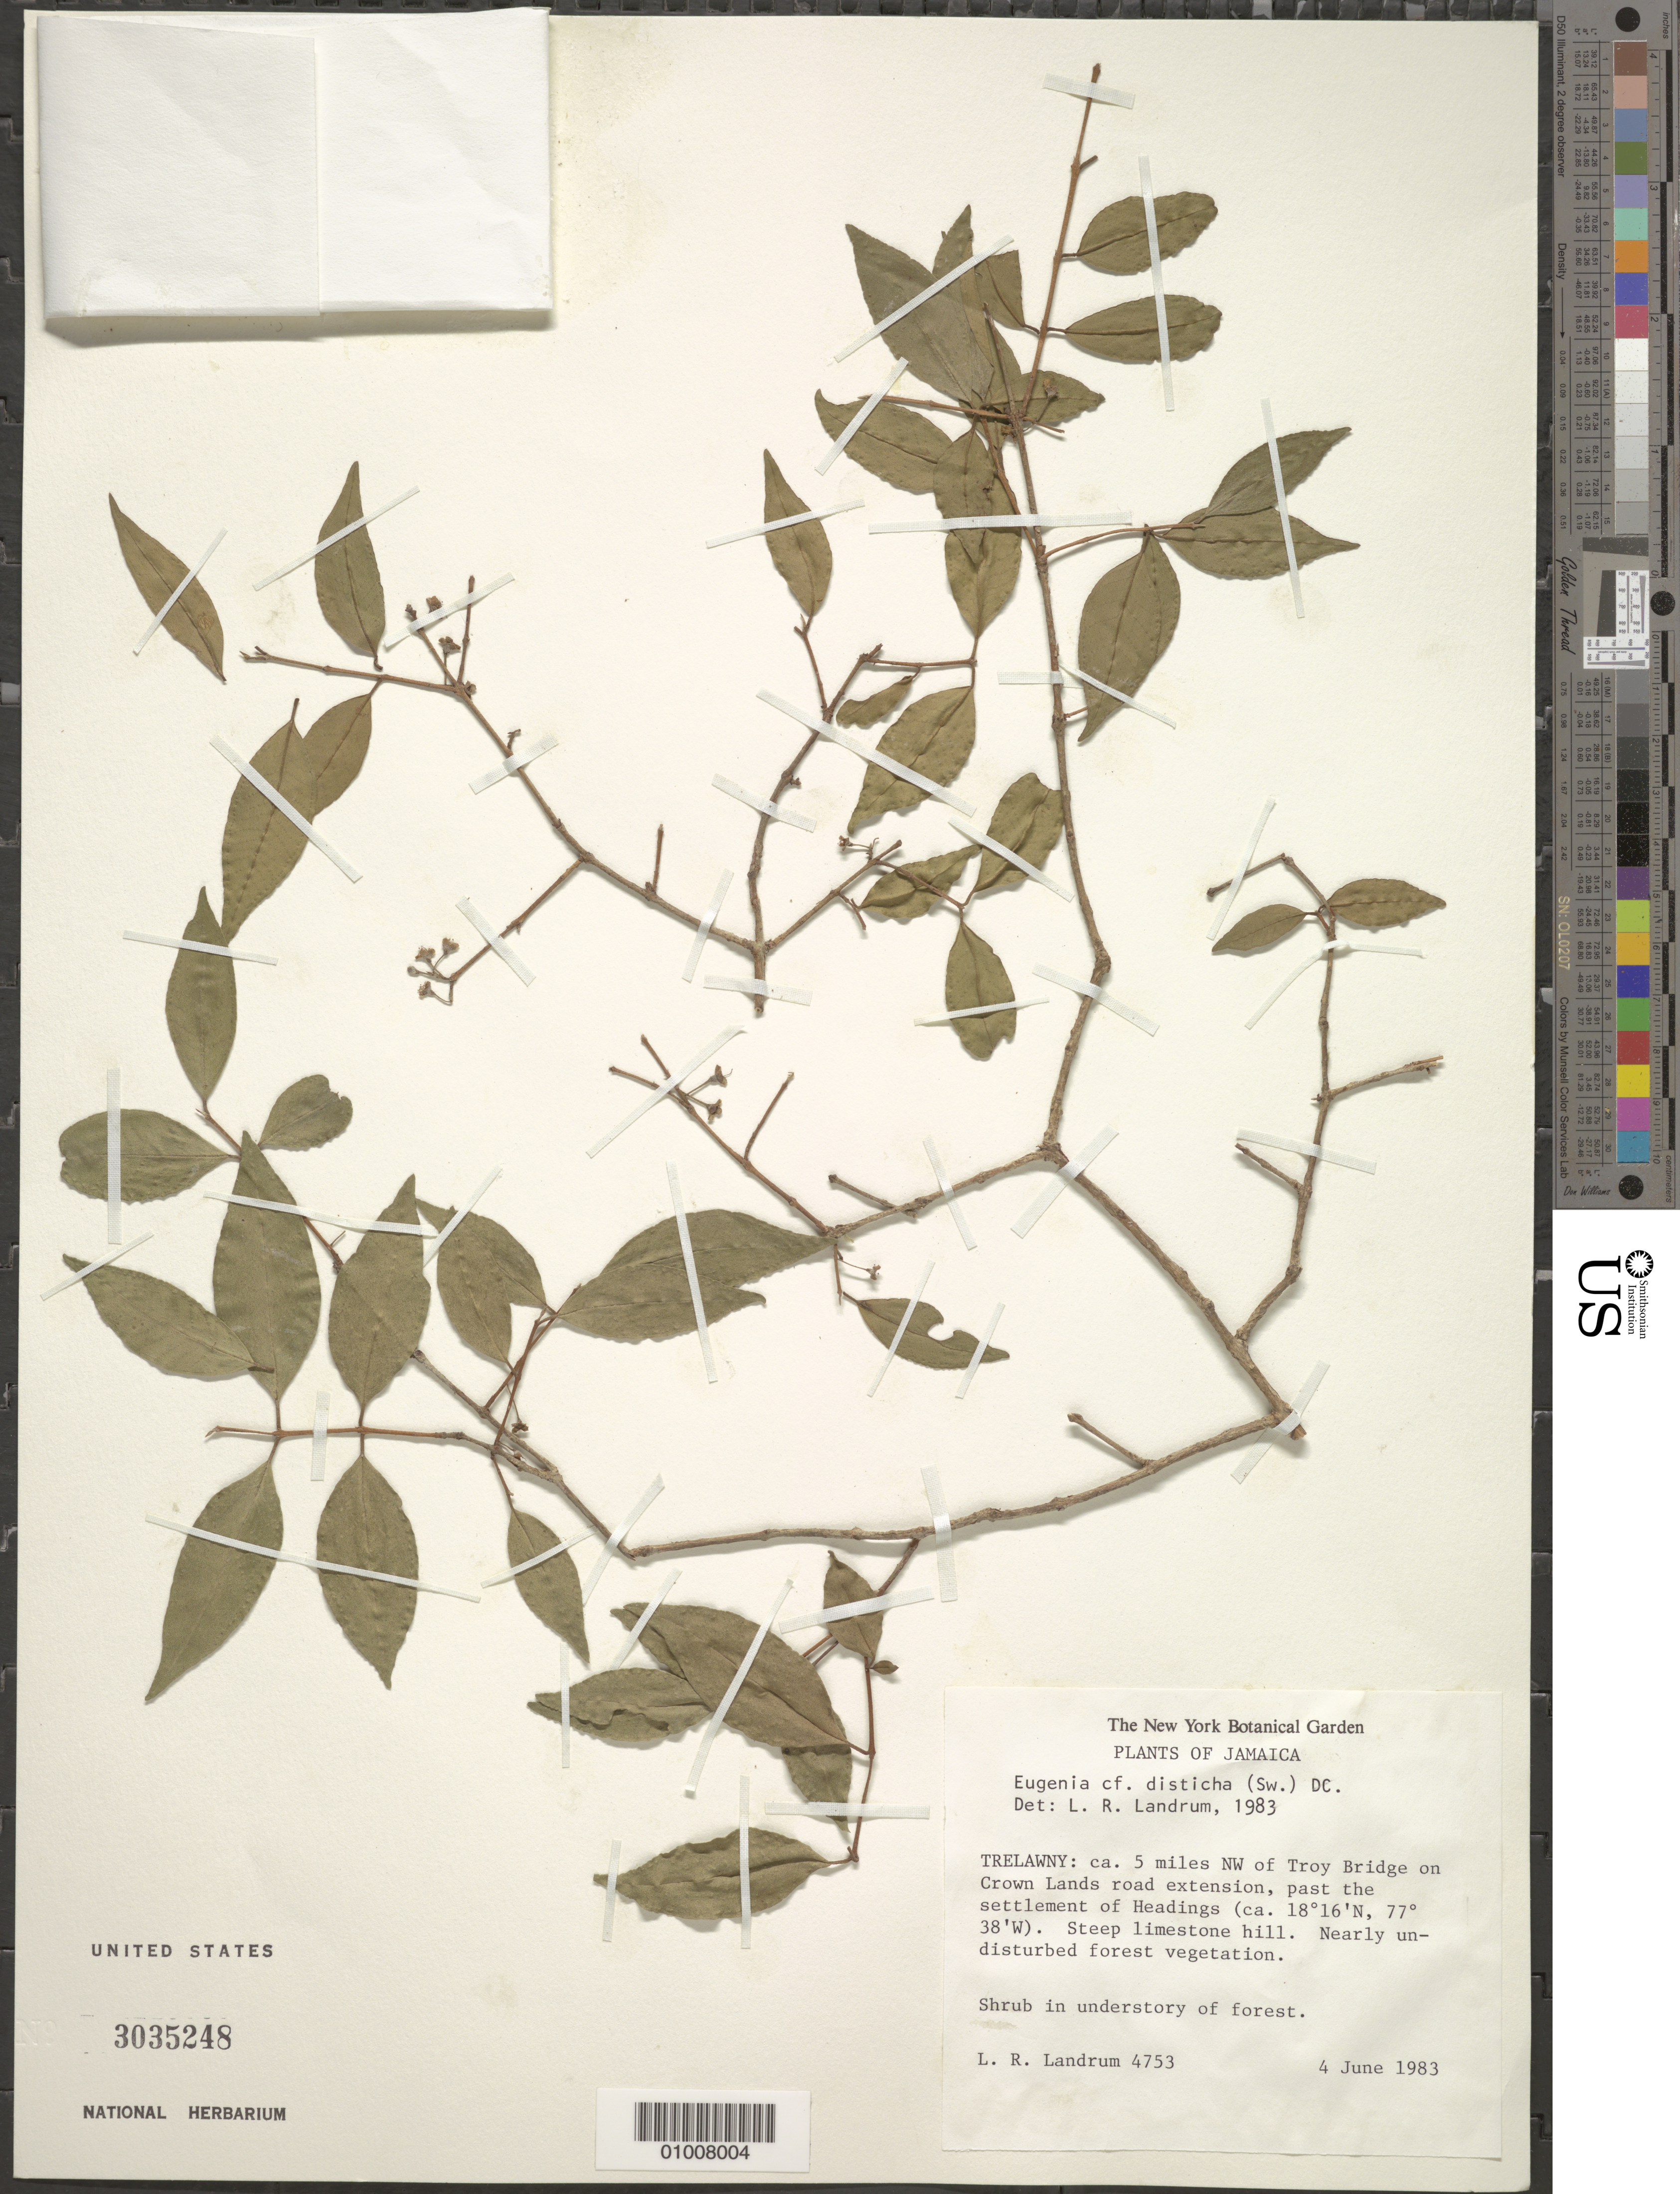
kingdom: Plantae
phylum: Tracheophyta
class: Magnoliopsida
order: Myrtales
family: Myrtaceae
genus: Eugenia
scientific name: Eugenia disticha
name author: (Sw.) DC.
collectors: L. R. Landrum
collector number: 4753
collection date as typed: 04 Jun 1983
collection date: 1983-06-04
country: Jamaica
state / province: Trelawny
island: Jamaica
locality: About 5 miles northwest of Troy Bridge on Crown Lands road extension, past the settlement of Headings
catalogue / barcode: US 3035248